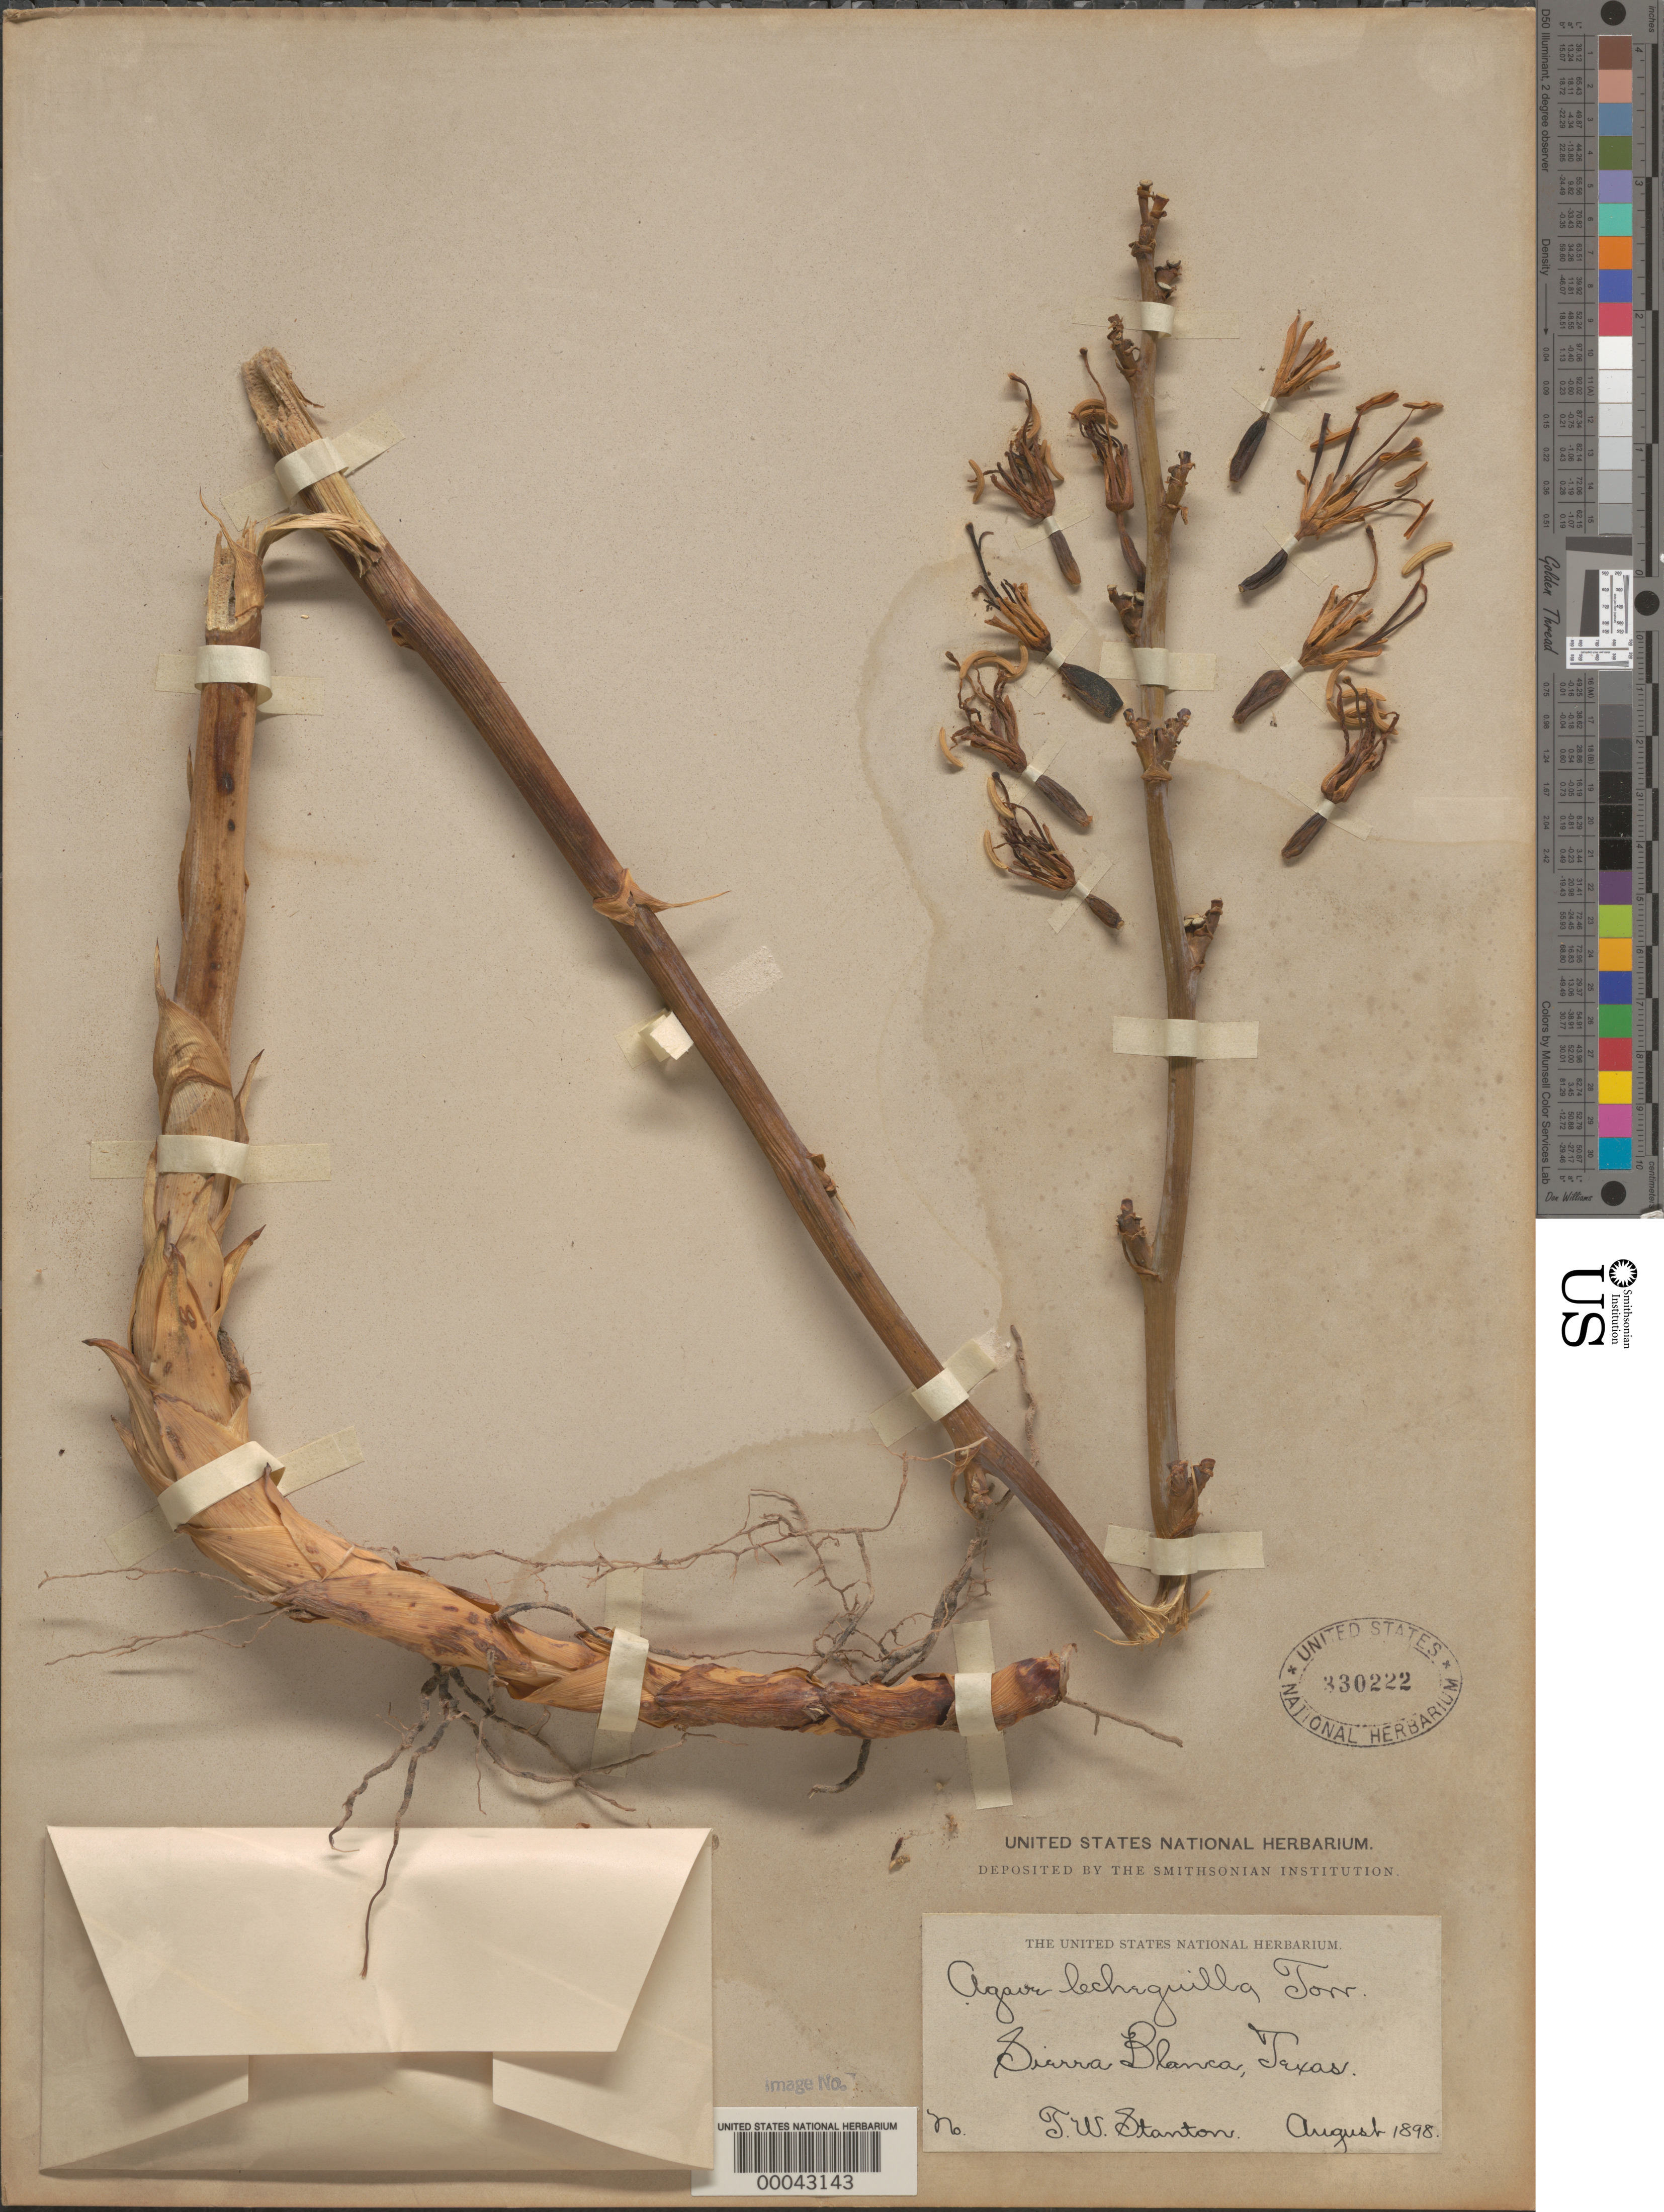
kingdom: Plantae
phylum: Tracheophyta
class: Liliopsida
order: Asparagales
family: Asparagaceae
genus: Agave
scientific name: Agave lechuguilla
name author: Torr.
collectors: F. Stanton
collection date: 1898-08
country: United States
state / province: Texas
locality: Sierra Blanca.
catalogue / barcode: US 330222